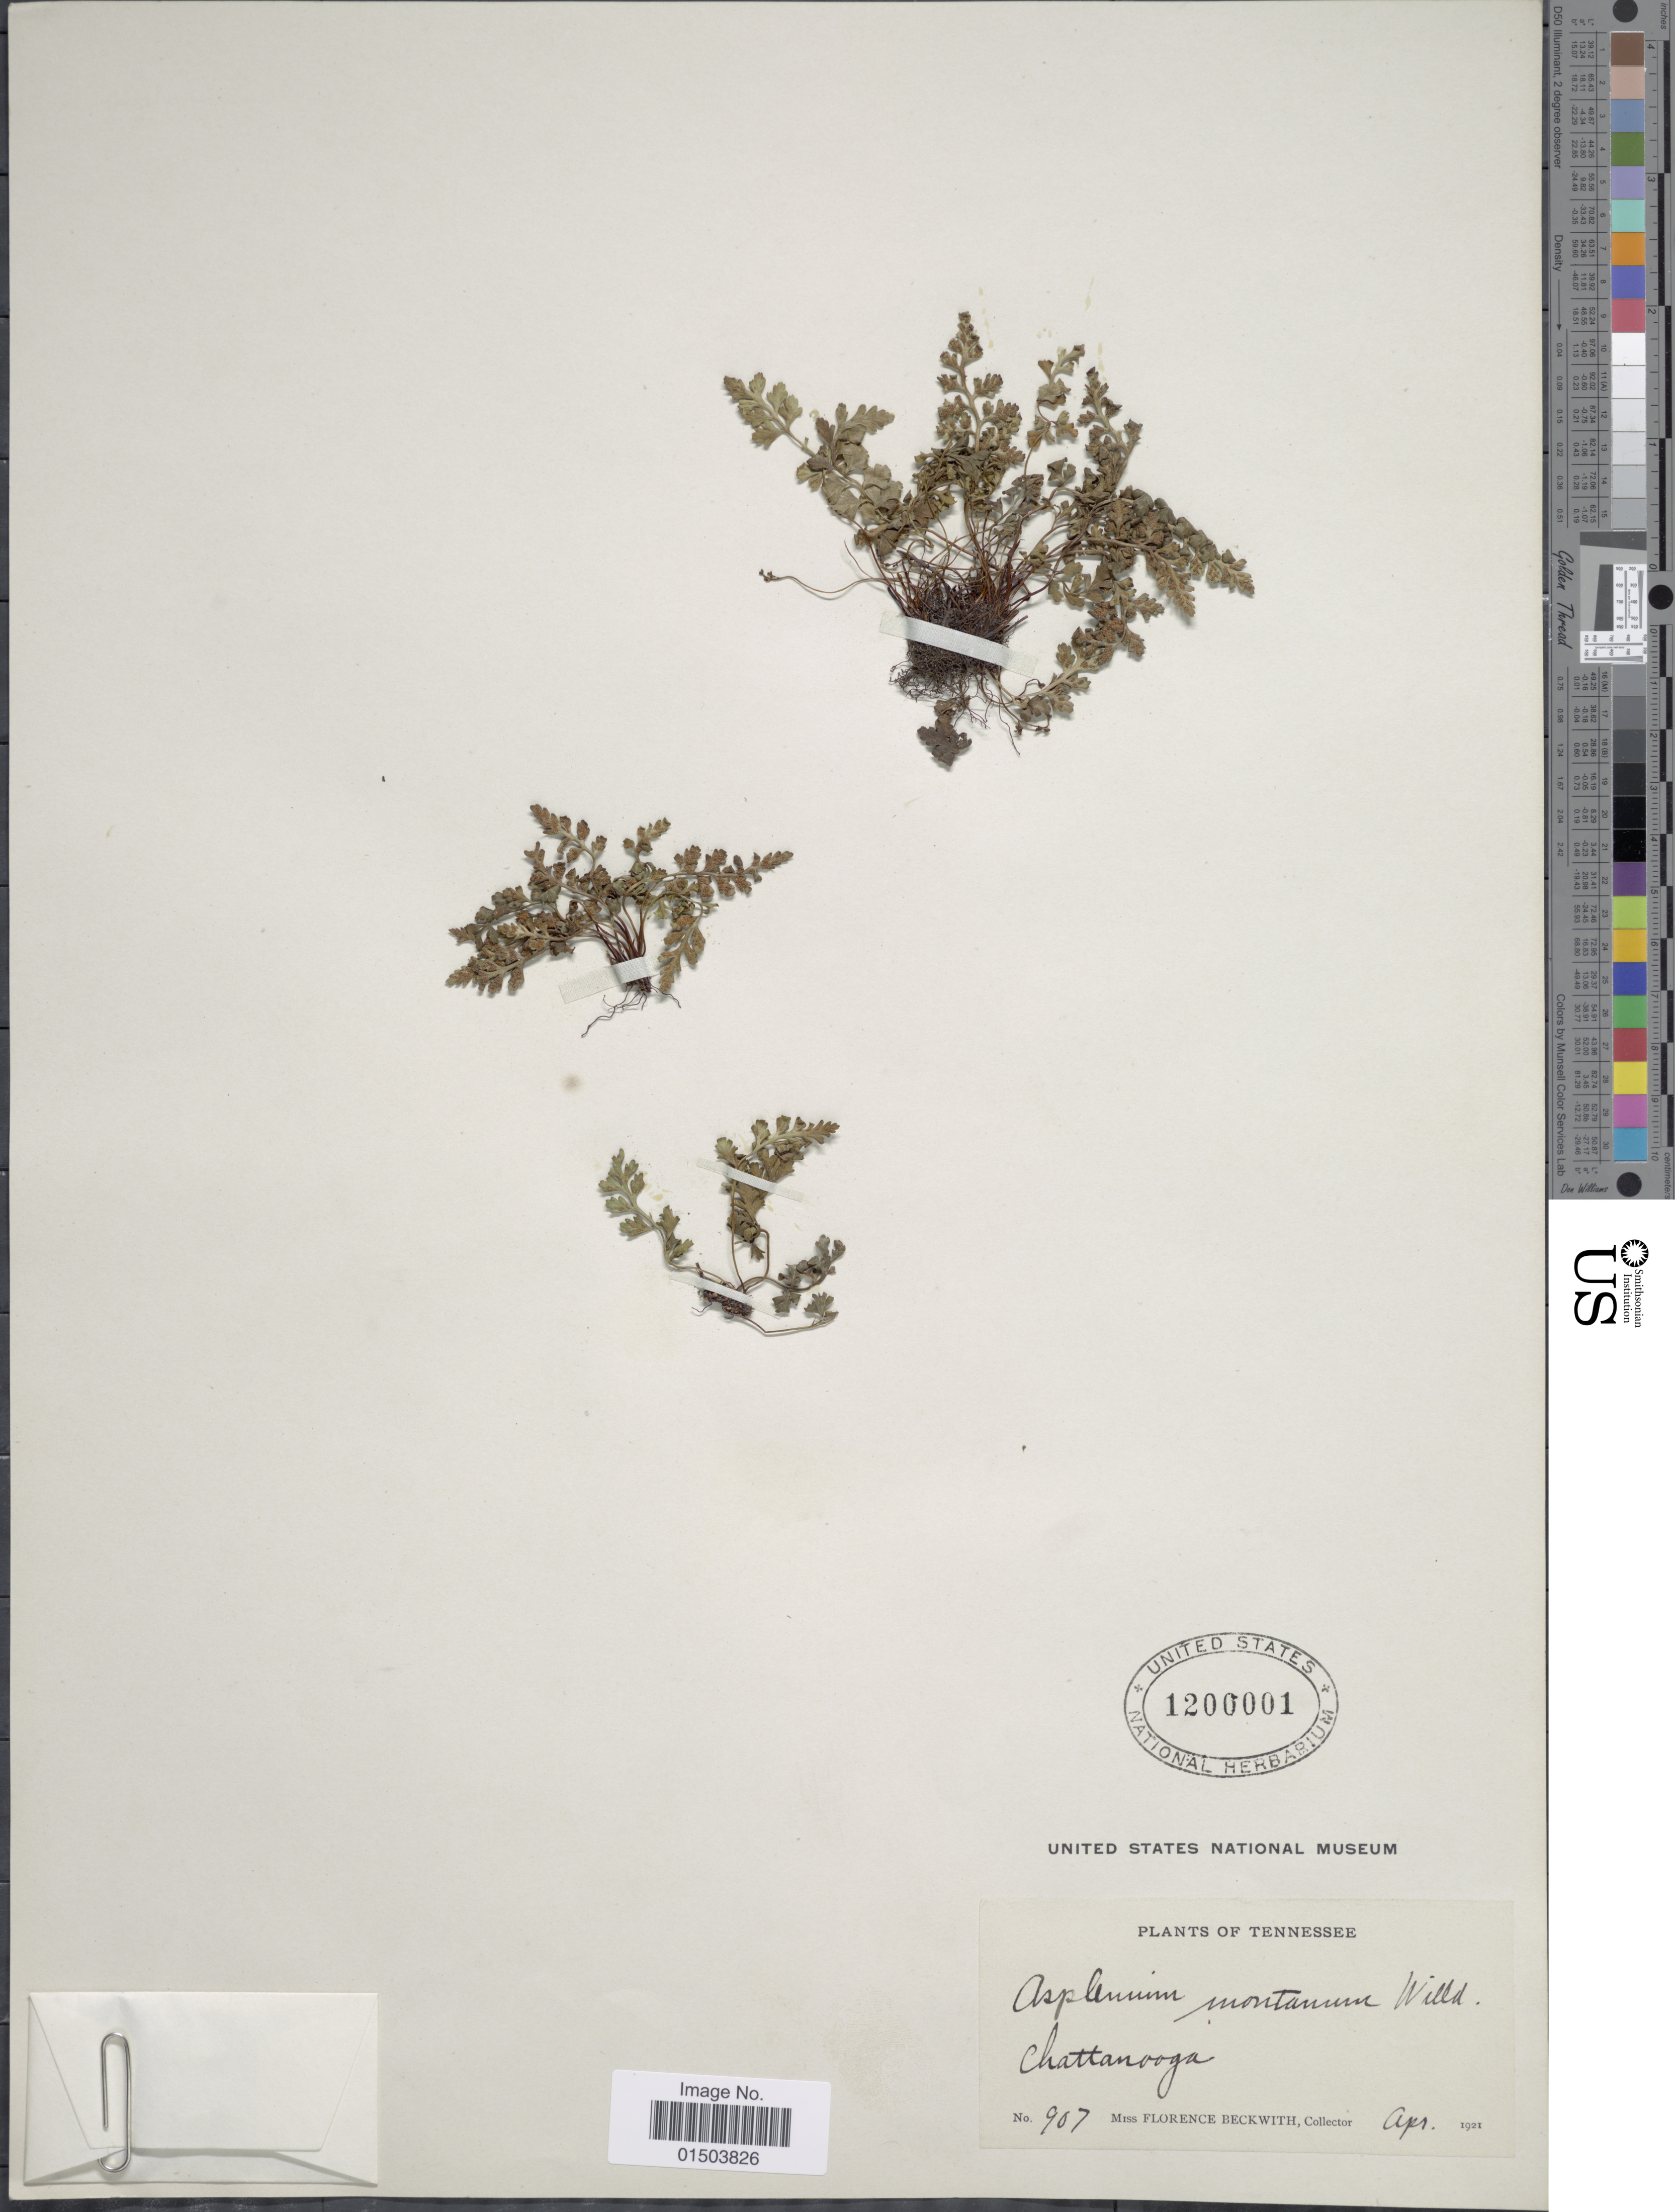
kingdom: Plantae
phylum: Tracheophyta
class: Polypodiopsida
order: Polypodiales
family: Aspleniaceae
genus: Asplenium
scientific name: Asplenium montanum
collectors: F. Beckwith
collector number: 907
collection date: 1921-04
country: United States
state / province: Tennessee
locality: Chattanooga.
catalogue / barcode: US 1200001